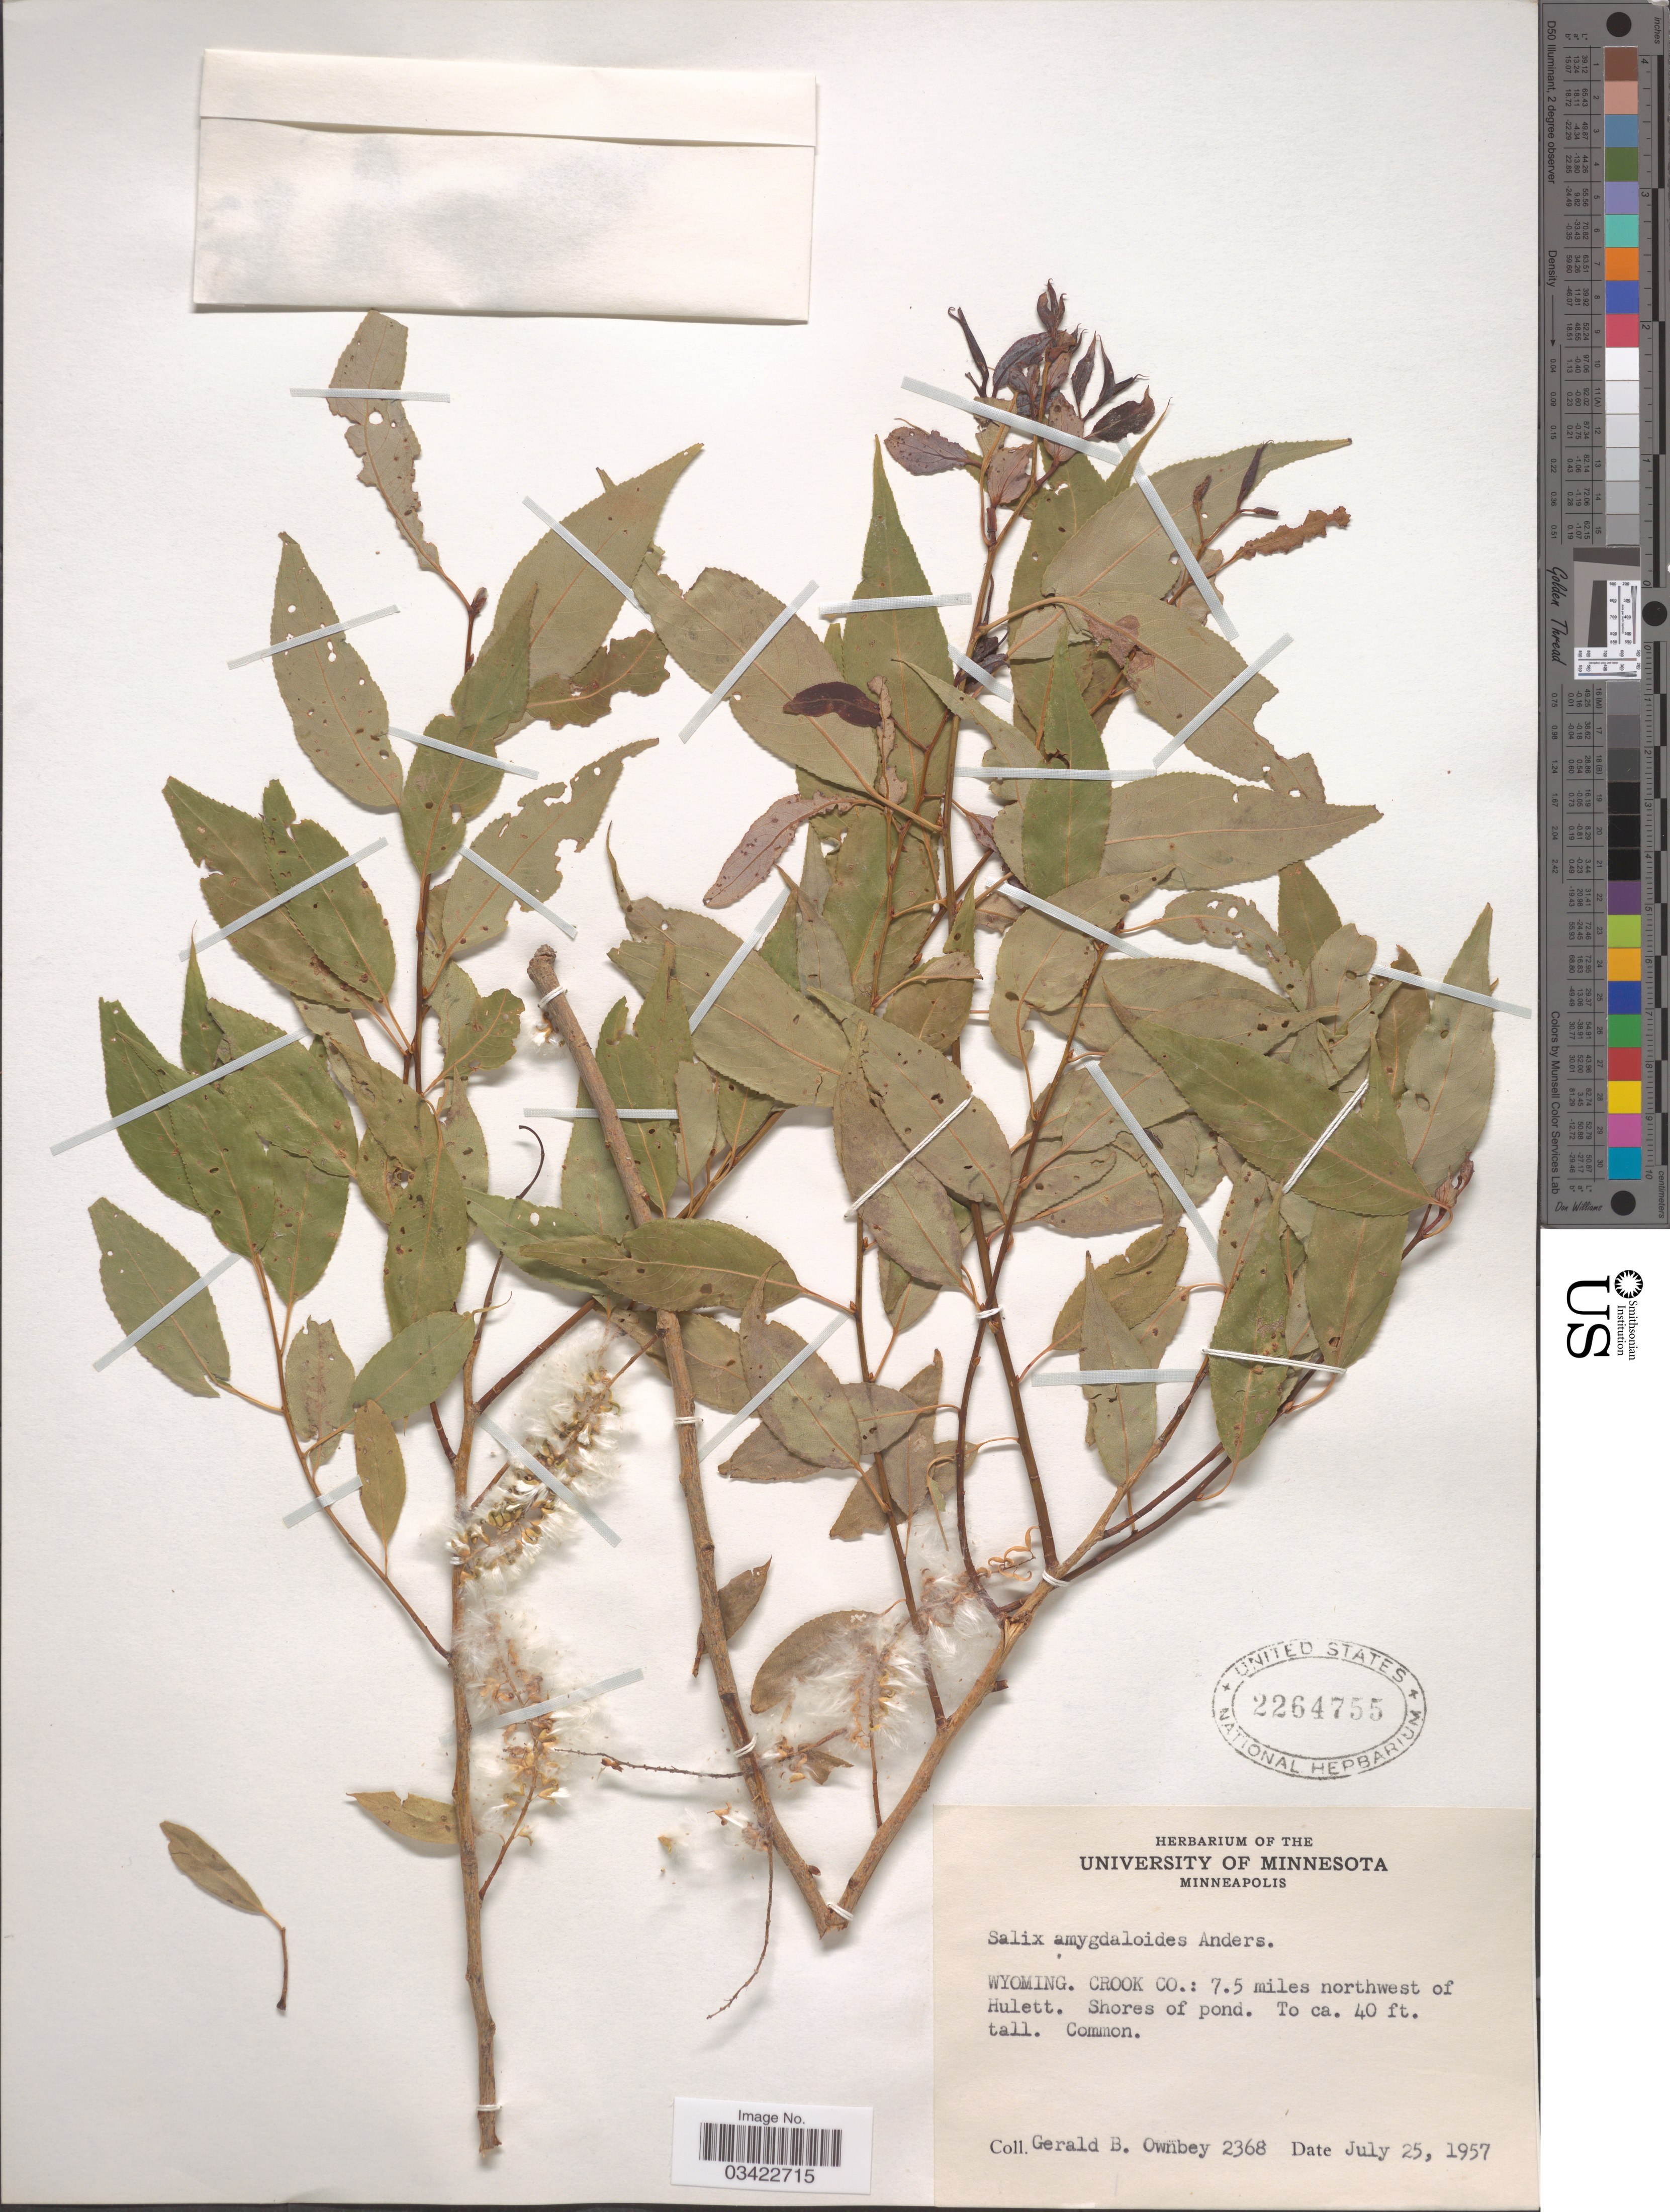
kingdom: Plantae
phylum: Tracheophyta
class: Magnoliopsida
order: Malpighiales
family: Salicaceae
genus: Salix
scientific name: Salix amygdaloides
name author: Andersson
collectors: G. B. Ownbey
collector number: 2368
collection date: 1957-07-25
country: United States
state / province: Wyoming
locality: Crook Co.: 7.5 miles northwest of Hulett.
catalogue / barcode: US 2264755